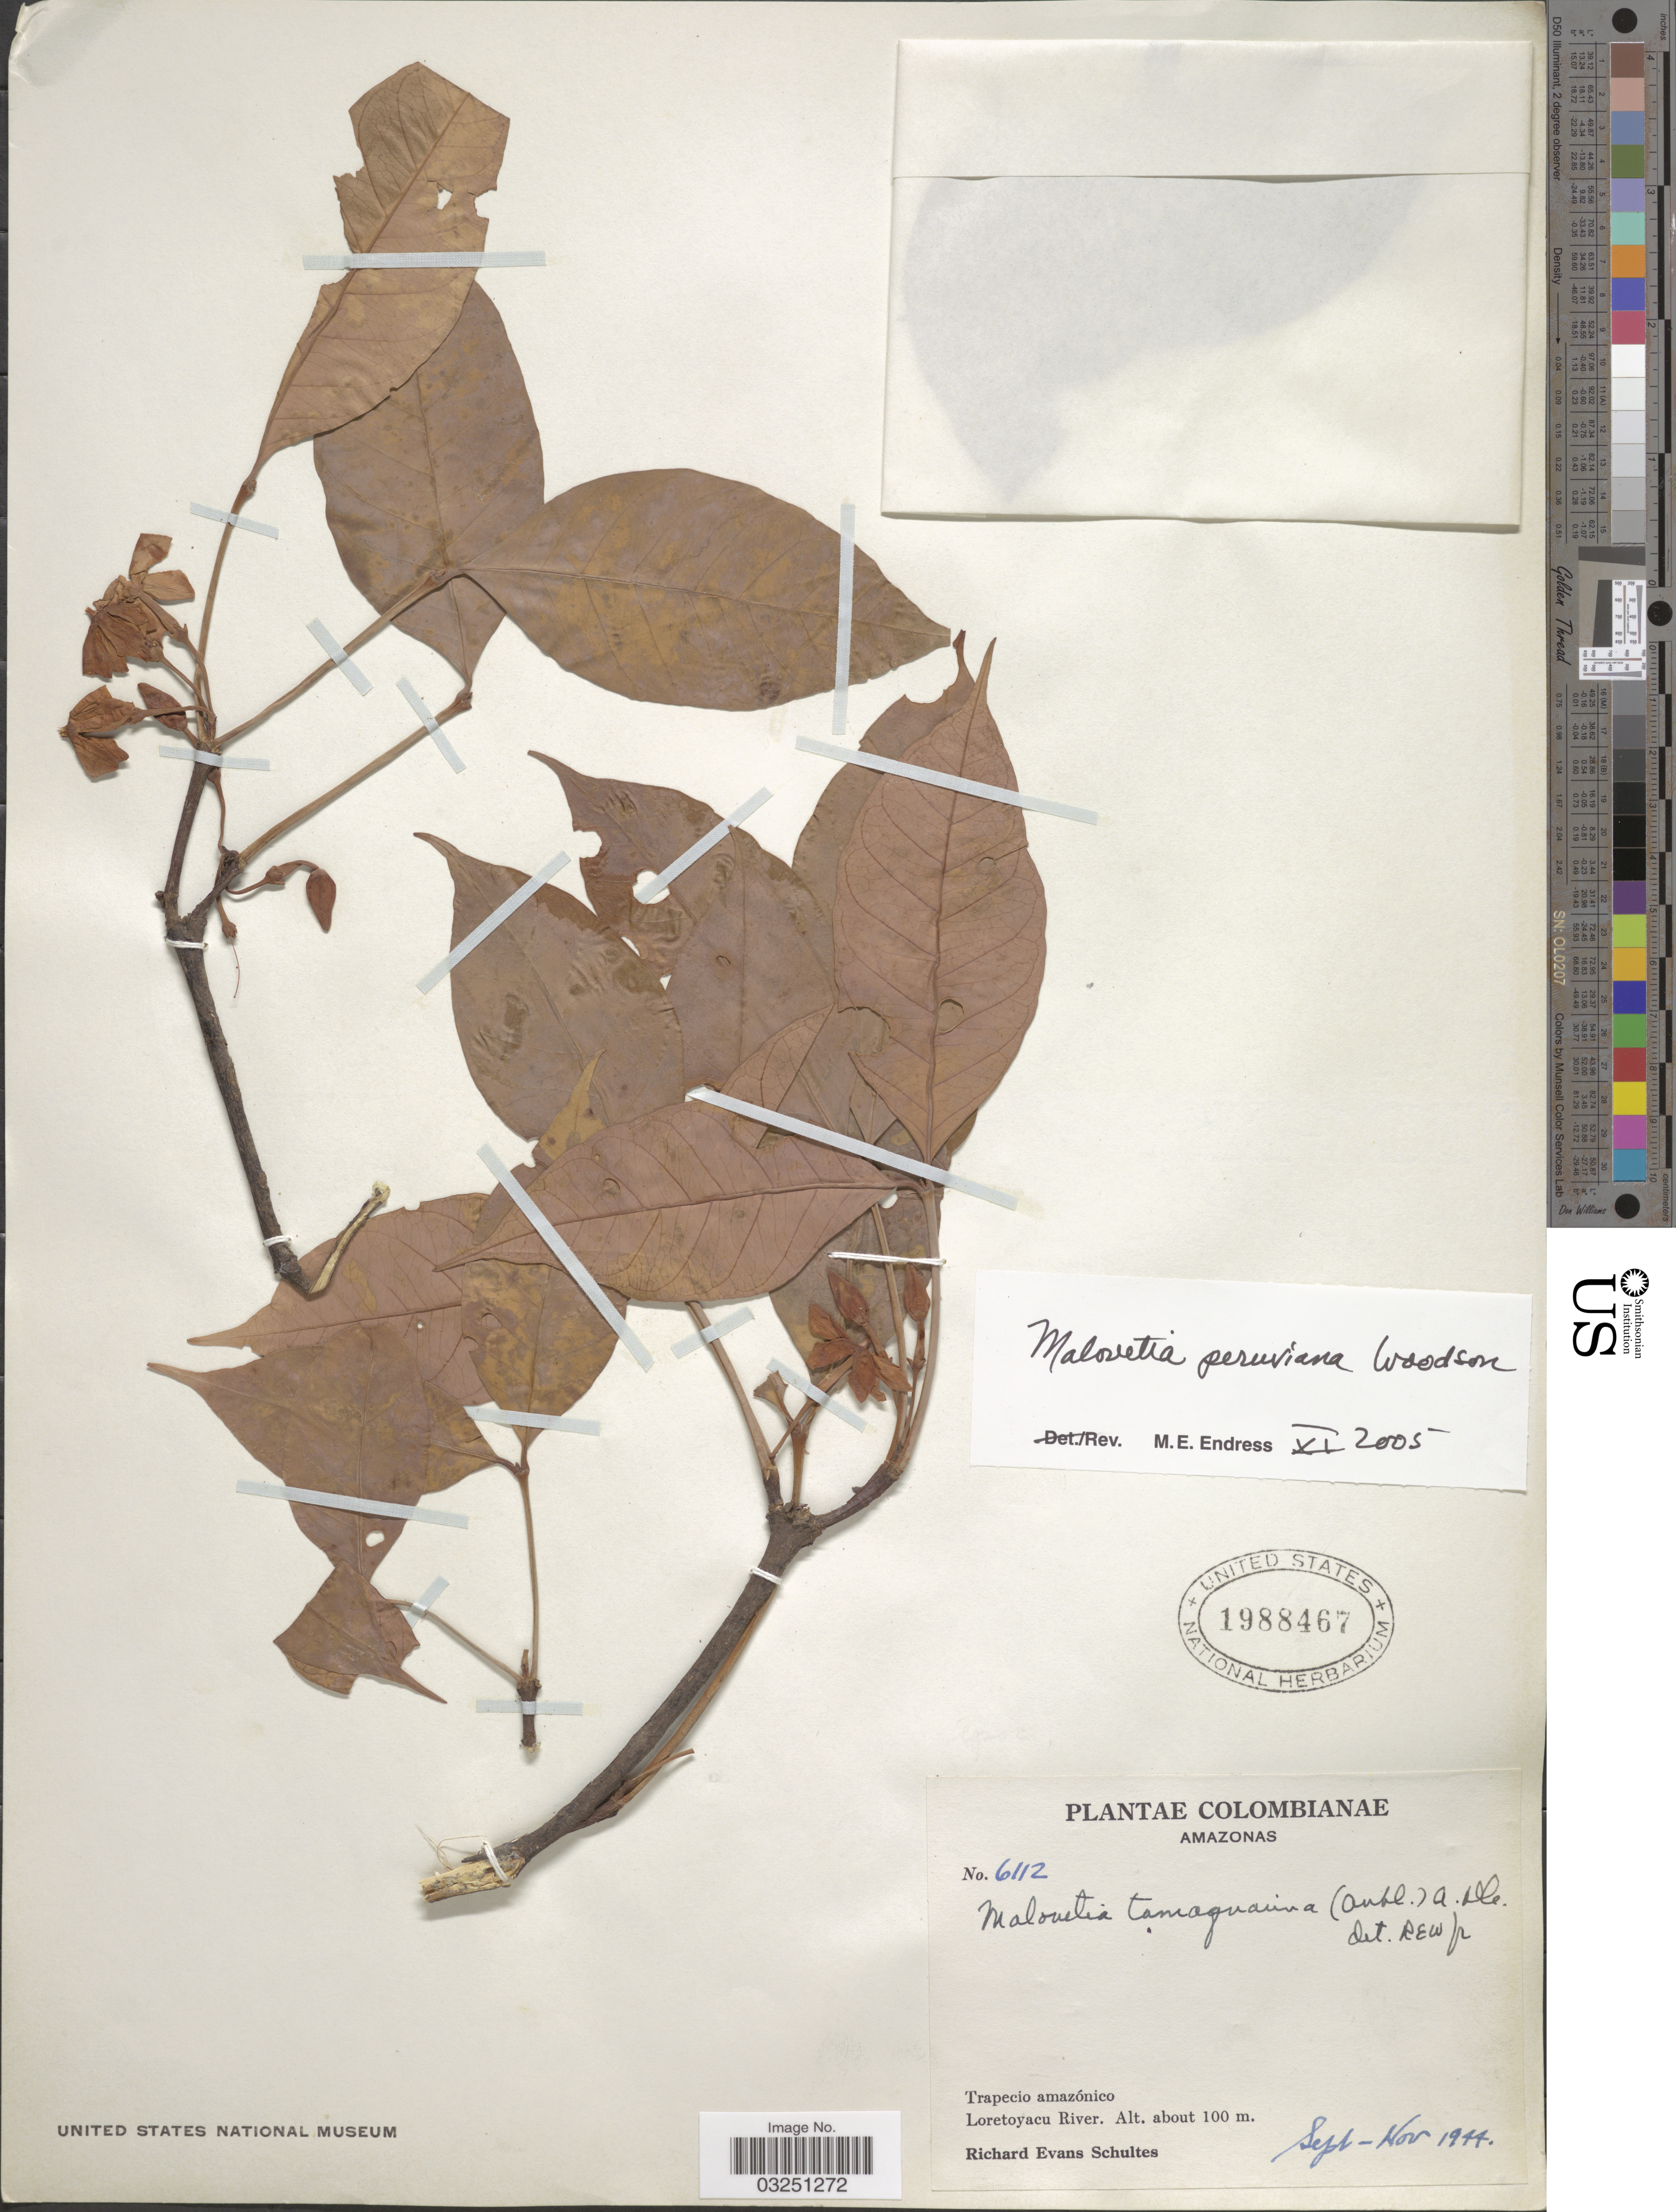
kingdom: Plantae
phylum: Tracheophyta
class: Magnoliopsida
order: Gentianales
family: Apocynaceae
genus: Malouetia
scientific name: Malouetia peruviana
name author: Woodson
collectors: R. E. Schultes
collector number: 6112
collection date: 1944-09/1944-11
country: Colombia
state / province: Amazônas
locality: Trapecio amazónico. Loretoyacu River.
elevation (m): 100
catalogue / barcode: US 1988467